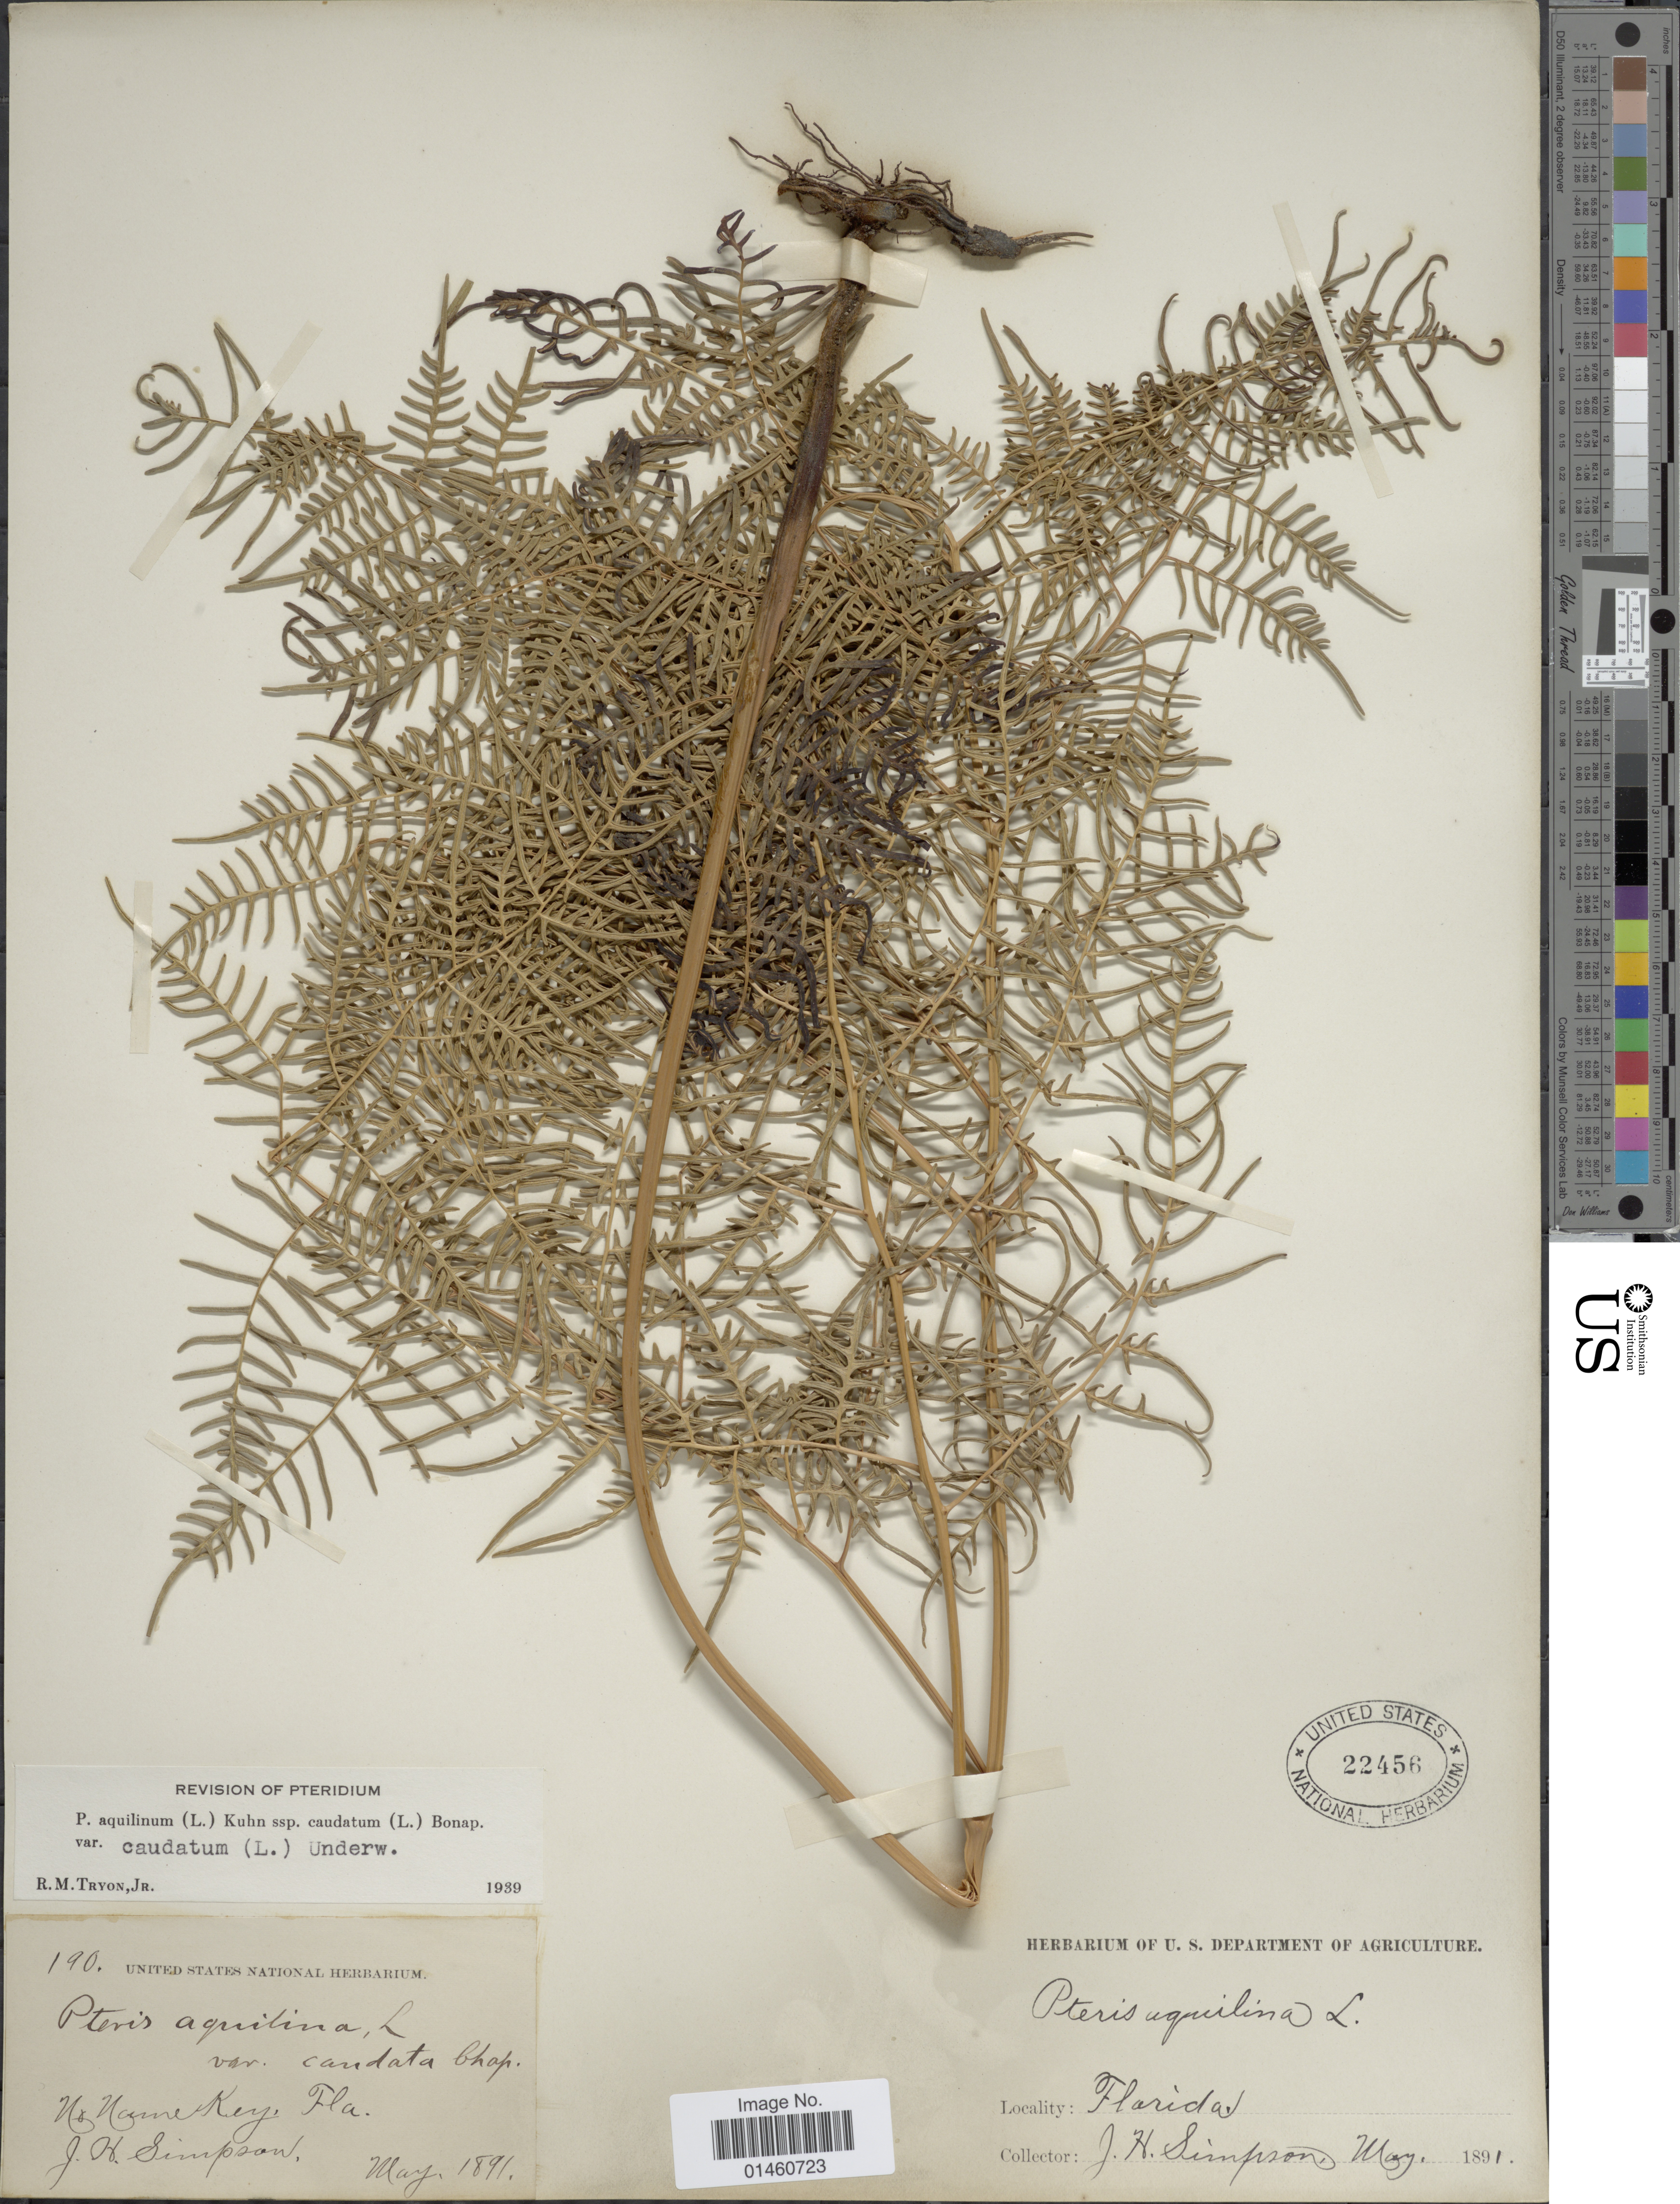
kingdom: Plantae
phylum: Tracheophyta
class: Polypodiopsida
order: Polypodiales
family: Dennstaedtiaceae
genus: Pteridium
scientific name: Pteridium caudatum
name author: (L.) Maxon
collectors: J. H. Simpson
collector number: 190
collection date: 1891-05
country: United States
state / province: Florida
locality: No Name Key.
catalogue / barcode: US 22456